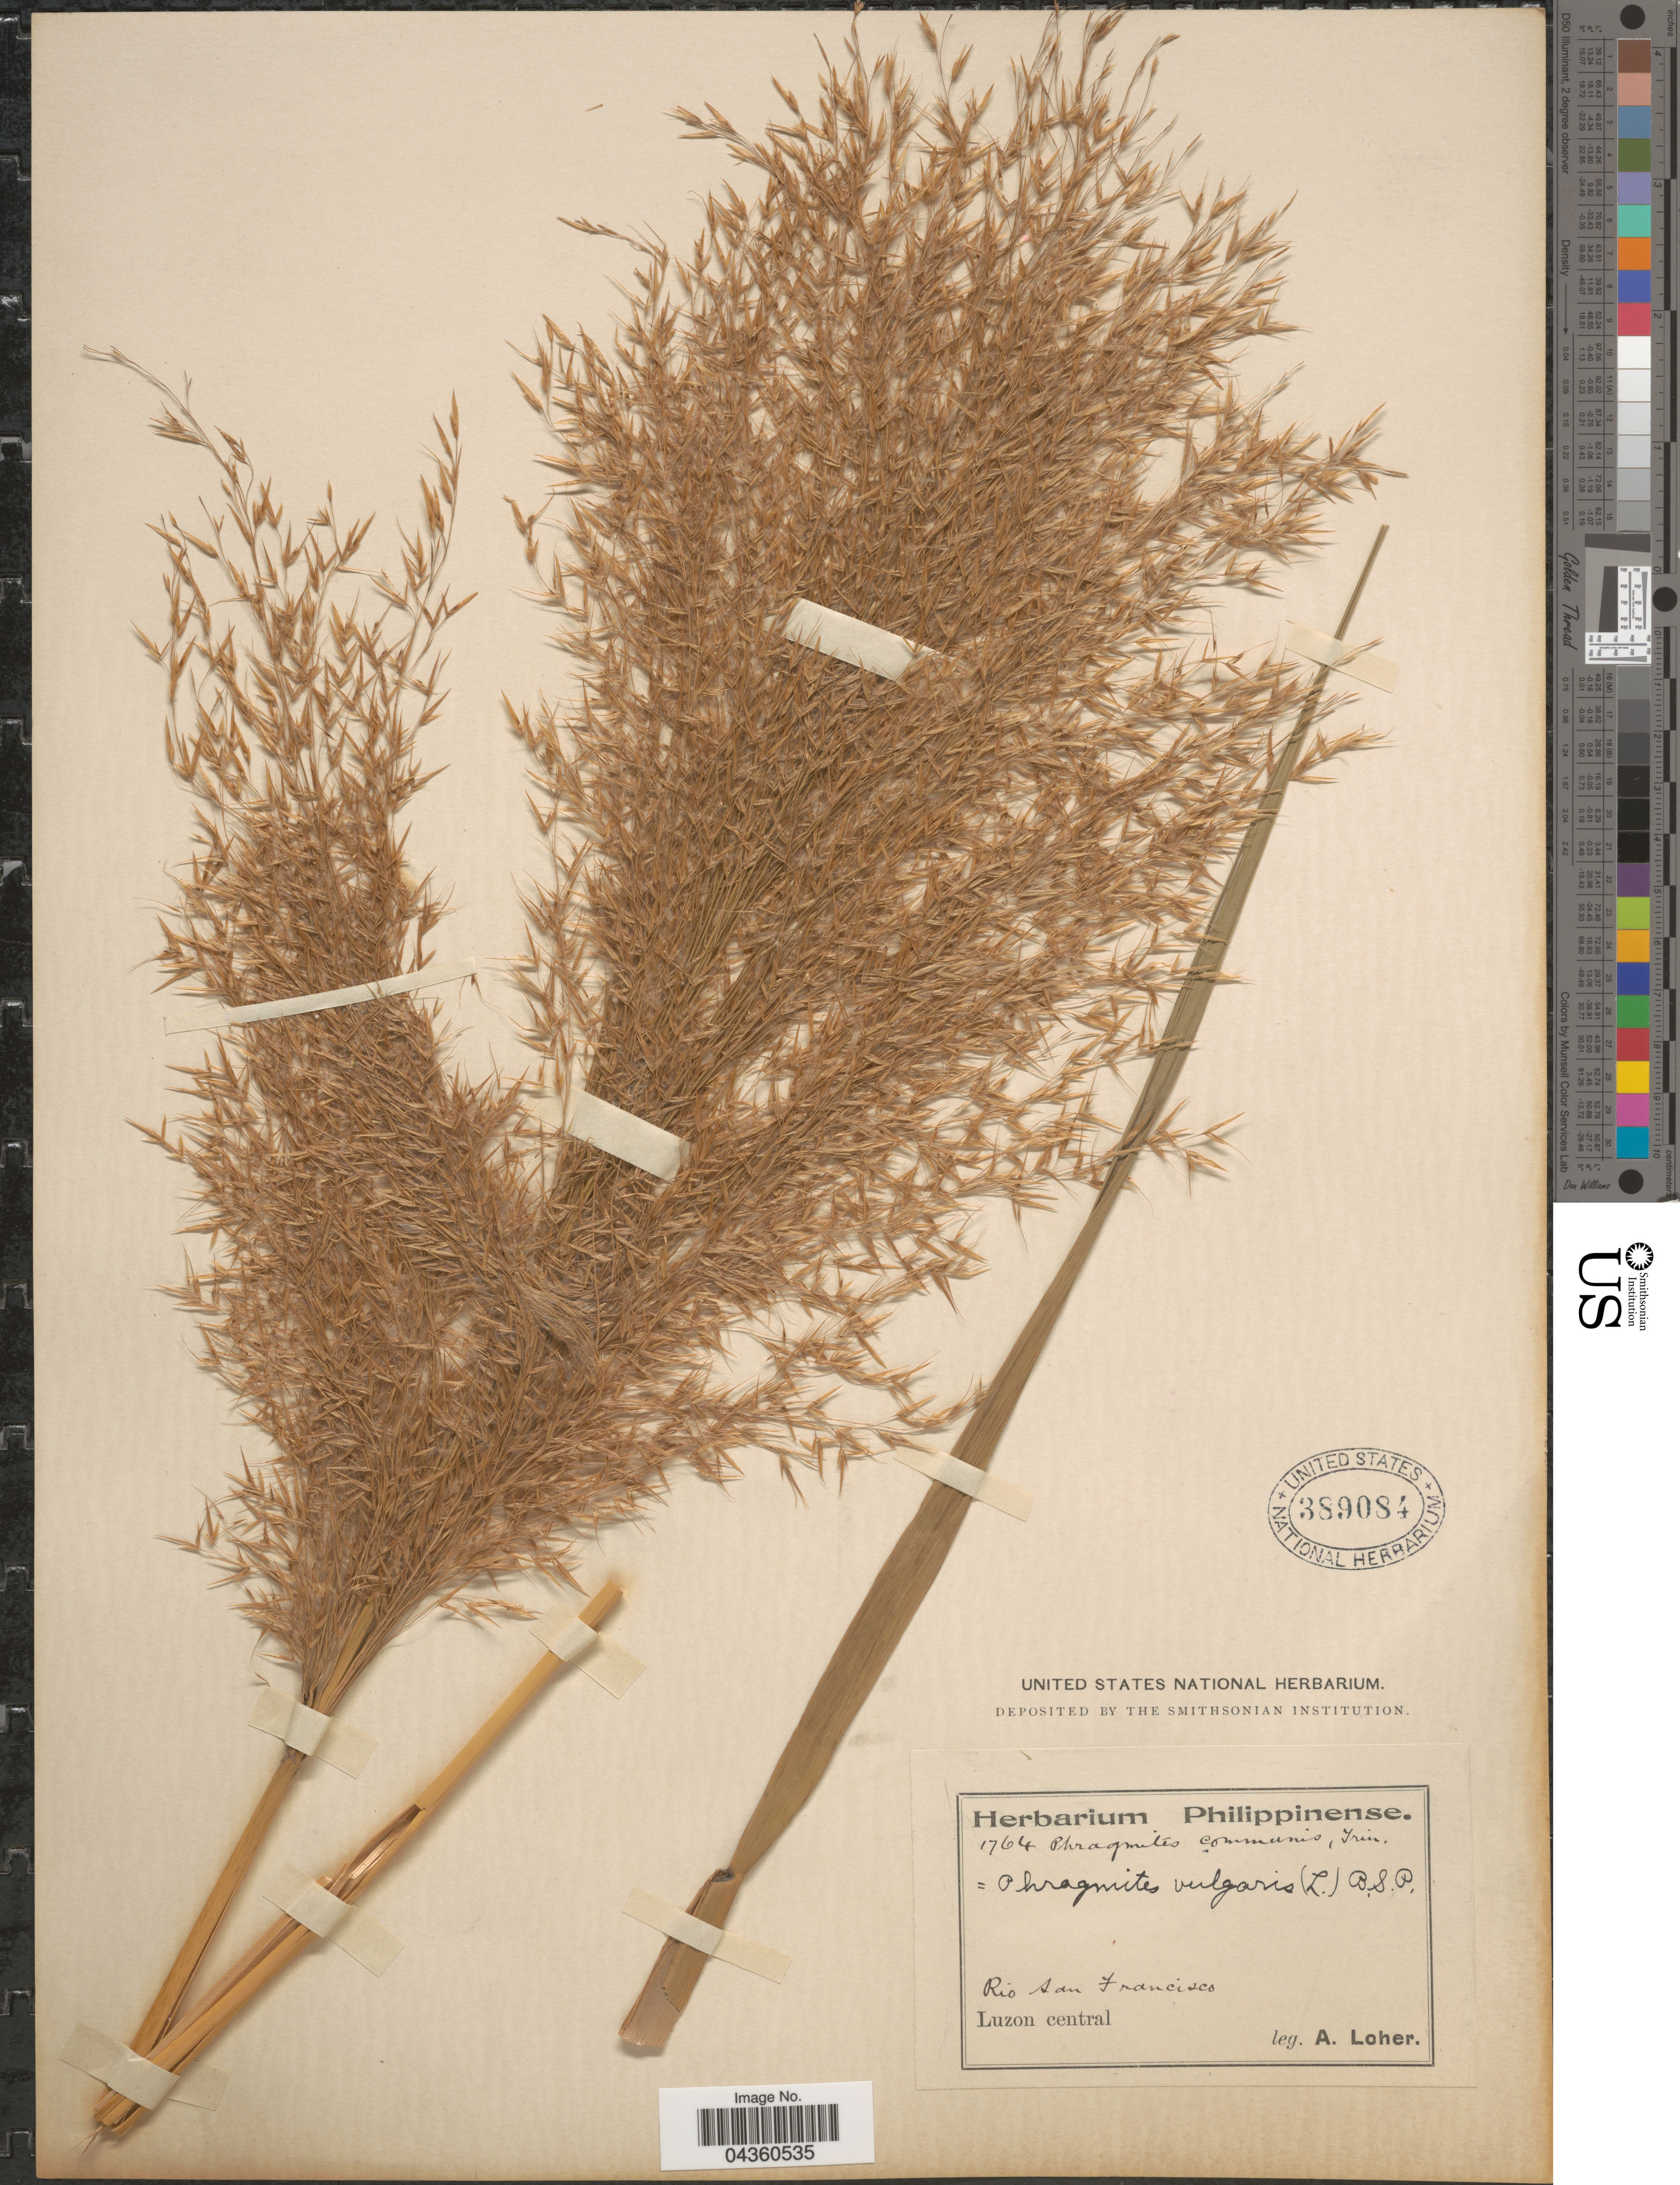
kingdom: Plantae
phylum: Tracheophyta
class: Liliopsida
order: Poales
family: Poaceae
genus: Phragmites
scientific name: Phragmites karka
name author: (Retz.) Trin. ex Steud.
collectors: A. Loher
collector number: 1764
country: Philippines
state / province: Central Luzon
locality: Rio San Francisco. Luzon central.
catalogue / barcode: US 389084